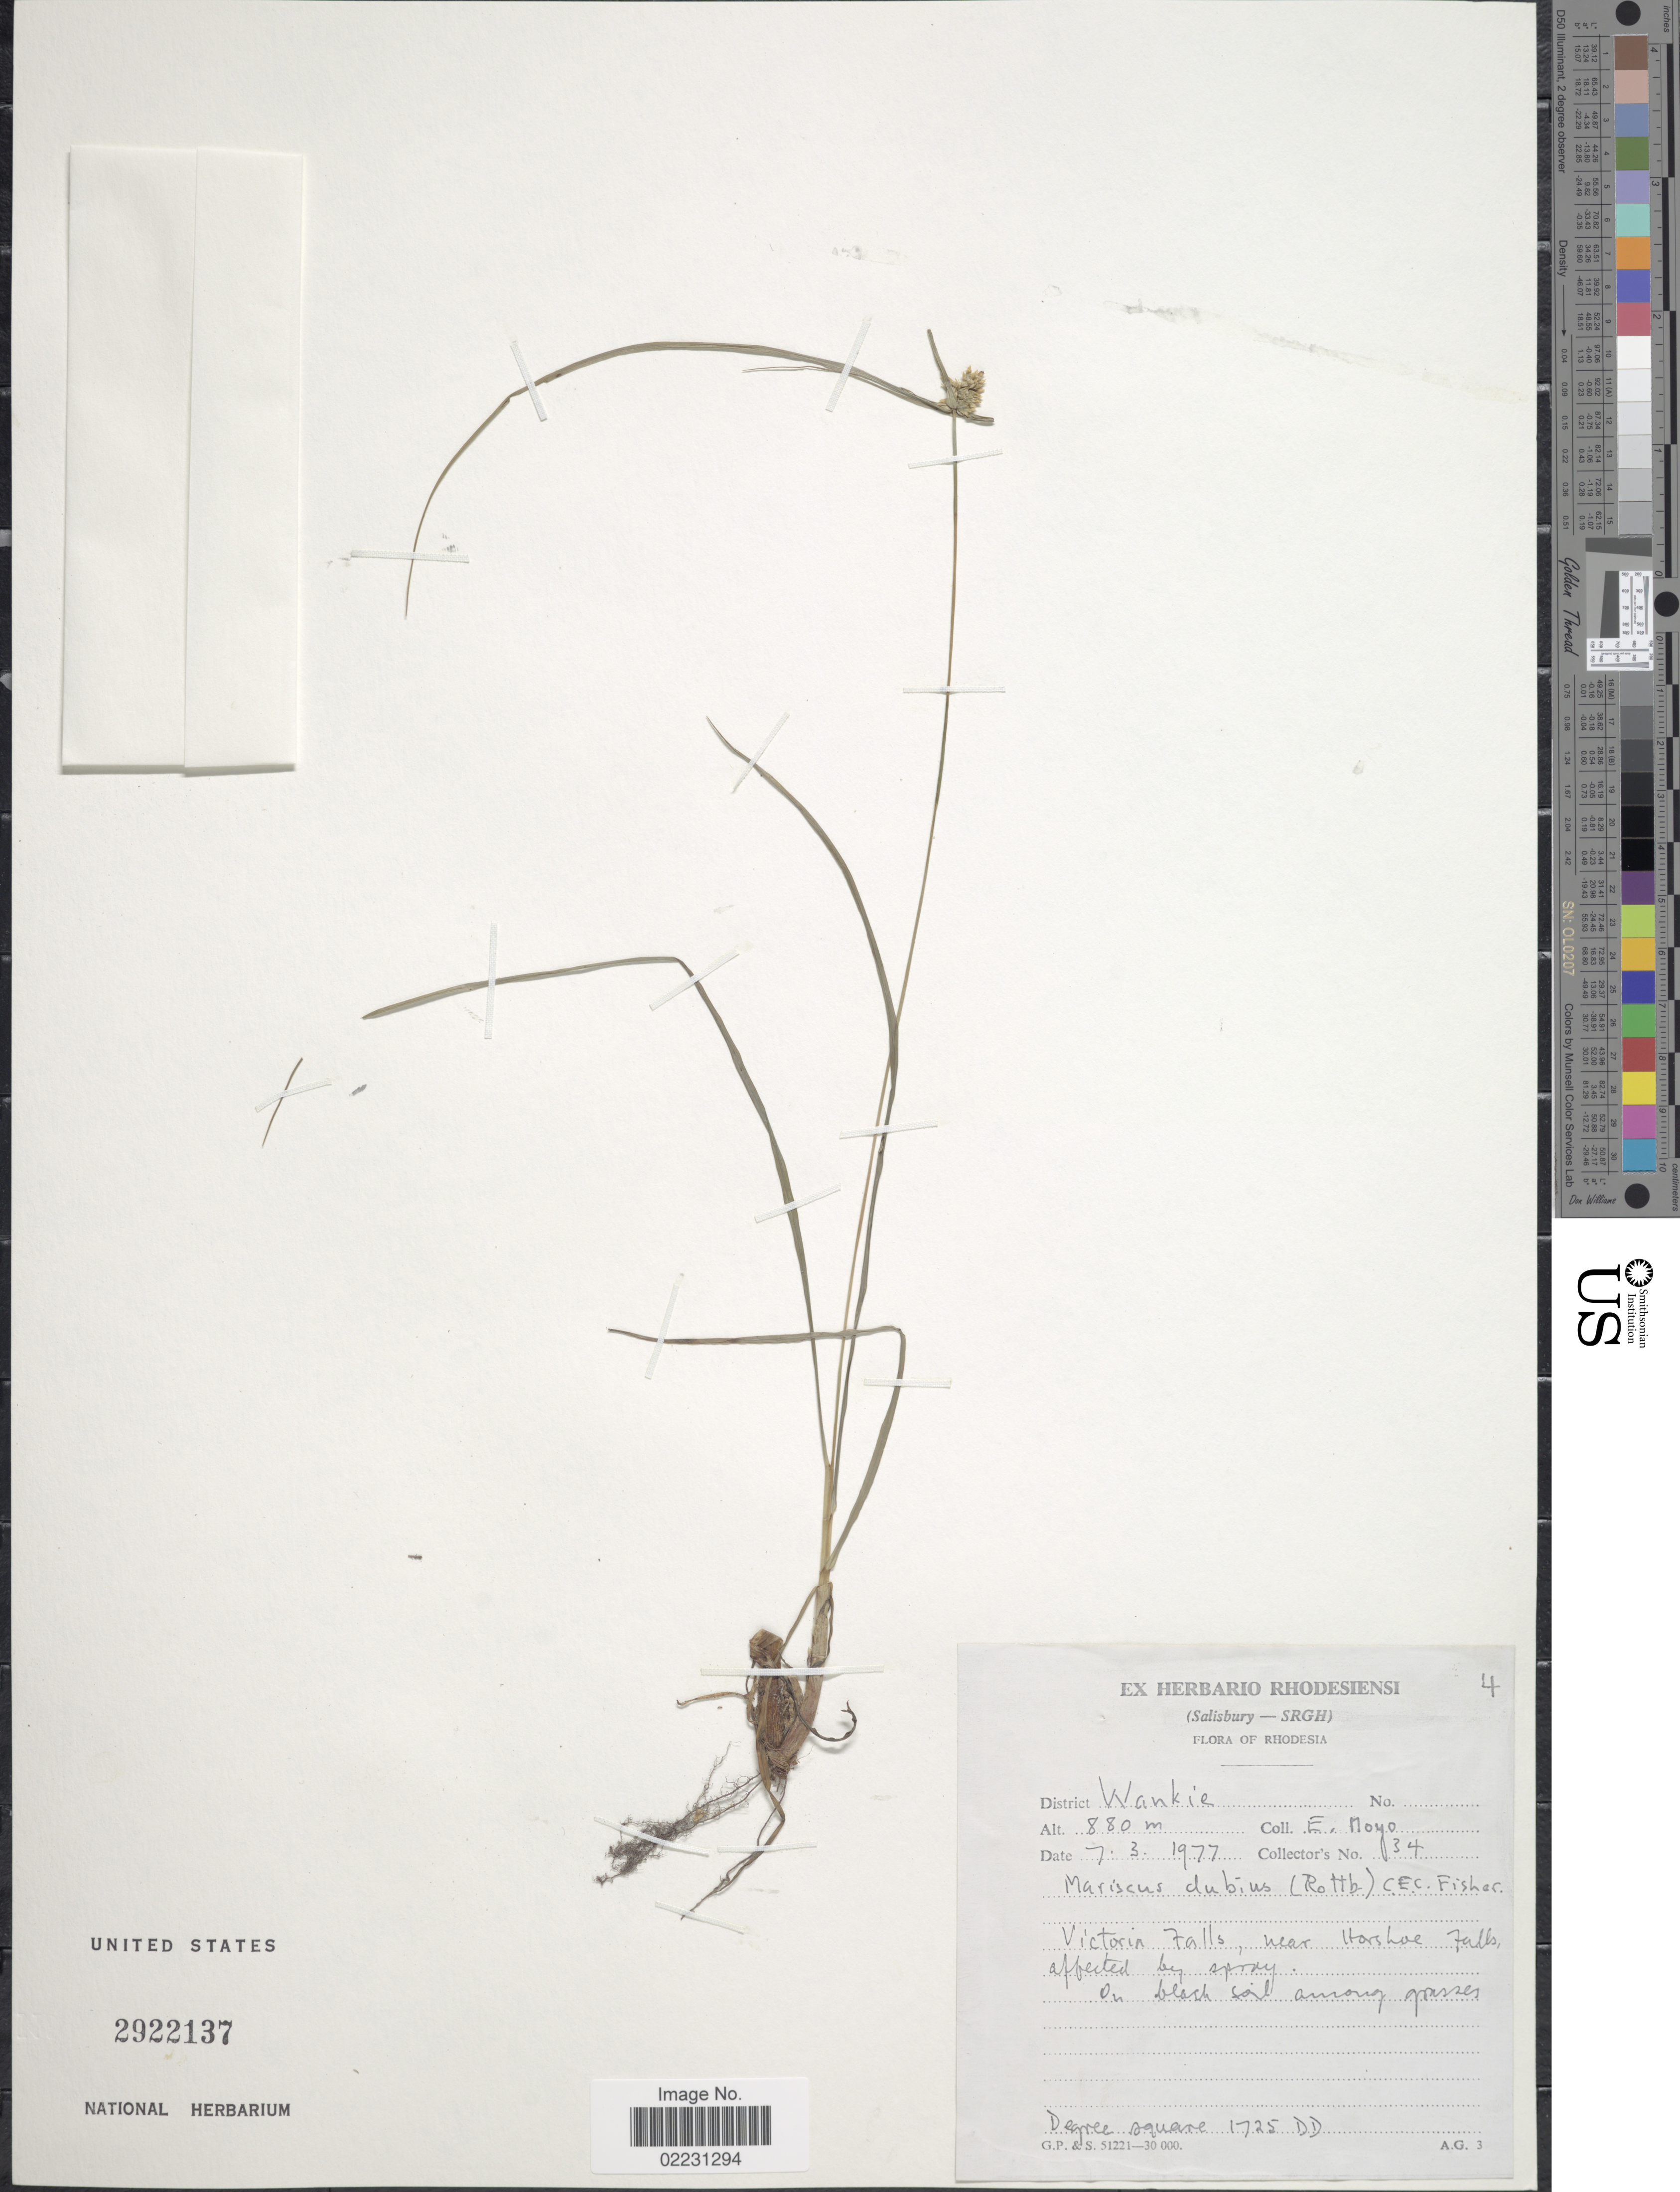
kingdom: Plantae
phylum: Tracheophyta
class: Liliopsida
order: Poales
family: Cyperaceae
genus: Cyperus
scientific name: Cyperus dubius Rottb. var. dubius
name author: Rottb.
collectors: E. Moyo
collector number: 34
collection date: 1977-03-07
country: Zimbabwe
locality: Rhodesia. District: Wankie. Victoria Falls, near Horshoe Falls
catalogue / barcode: US 2922137